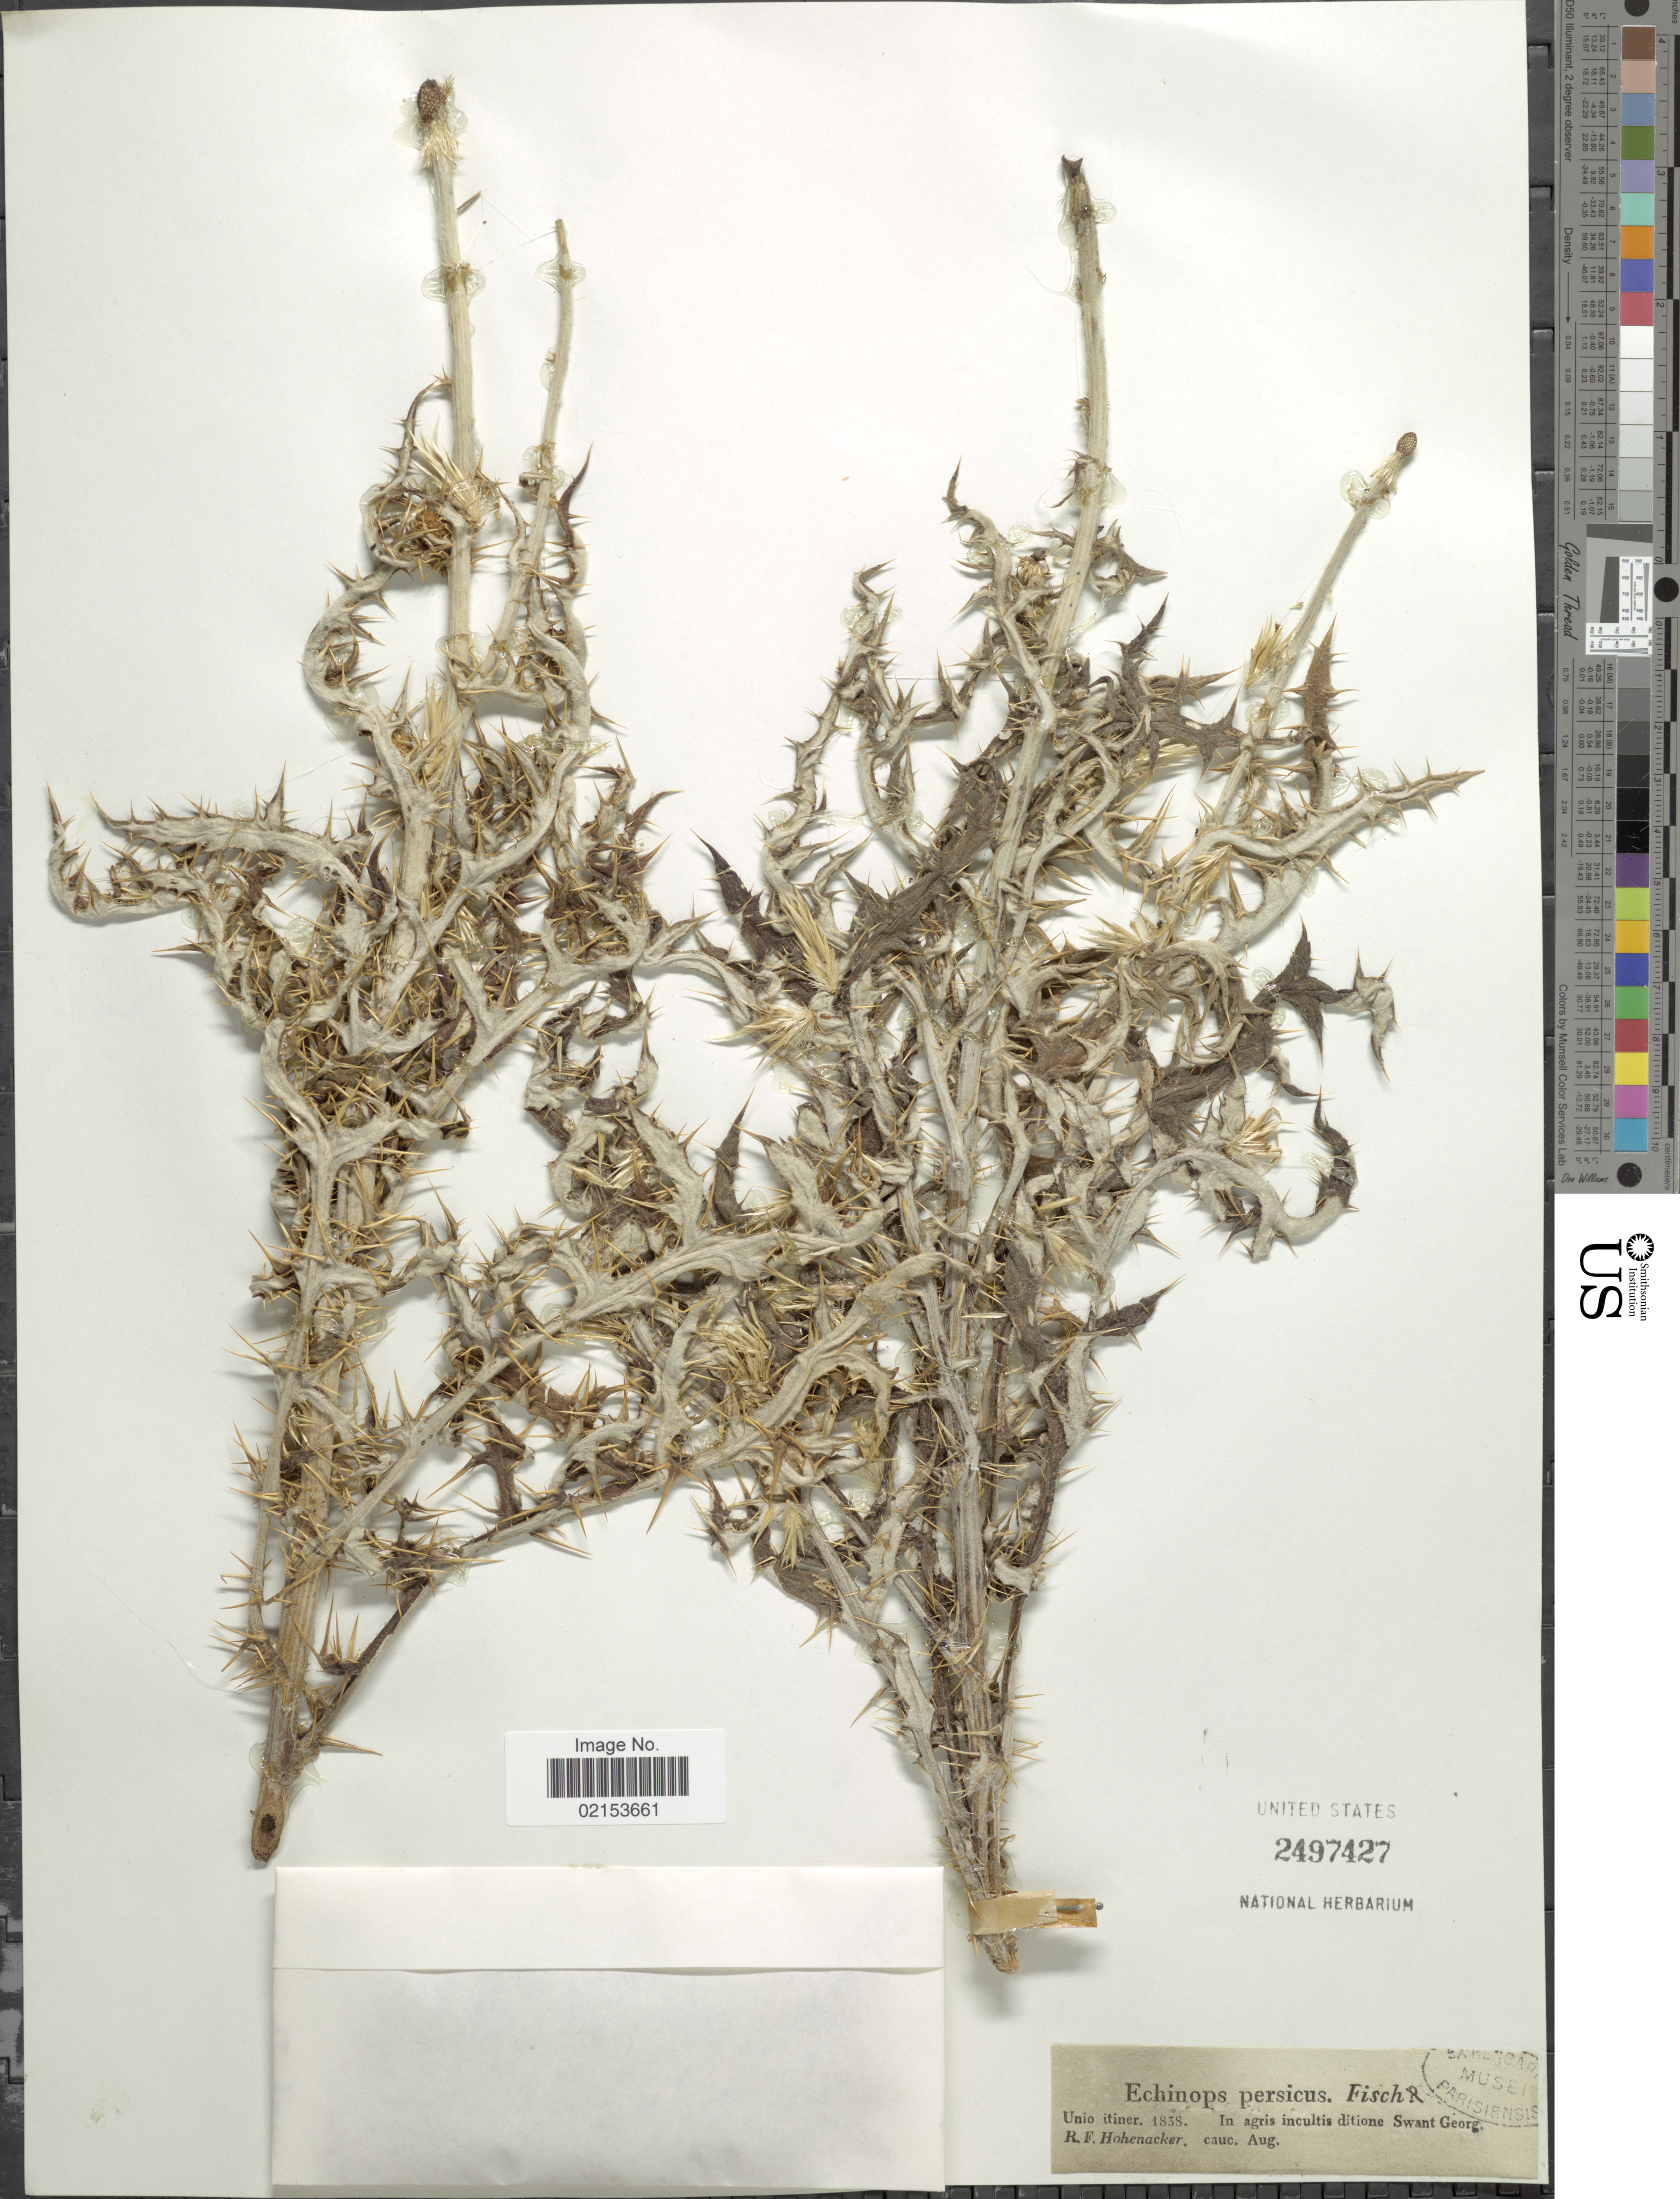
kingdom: Plantae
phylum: Tracheophyta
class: Magnoliopsida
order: Asterales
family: Asteraceae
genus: Echinops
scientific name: Echinops pungens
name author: Trautv.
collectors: R. F. Hohenacker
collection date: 1838-08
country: Georgia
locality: Unio itiner. Ditione Swant Georg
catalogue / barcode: US 2497427